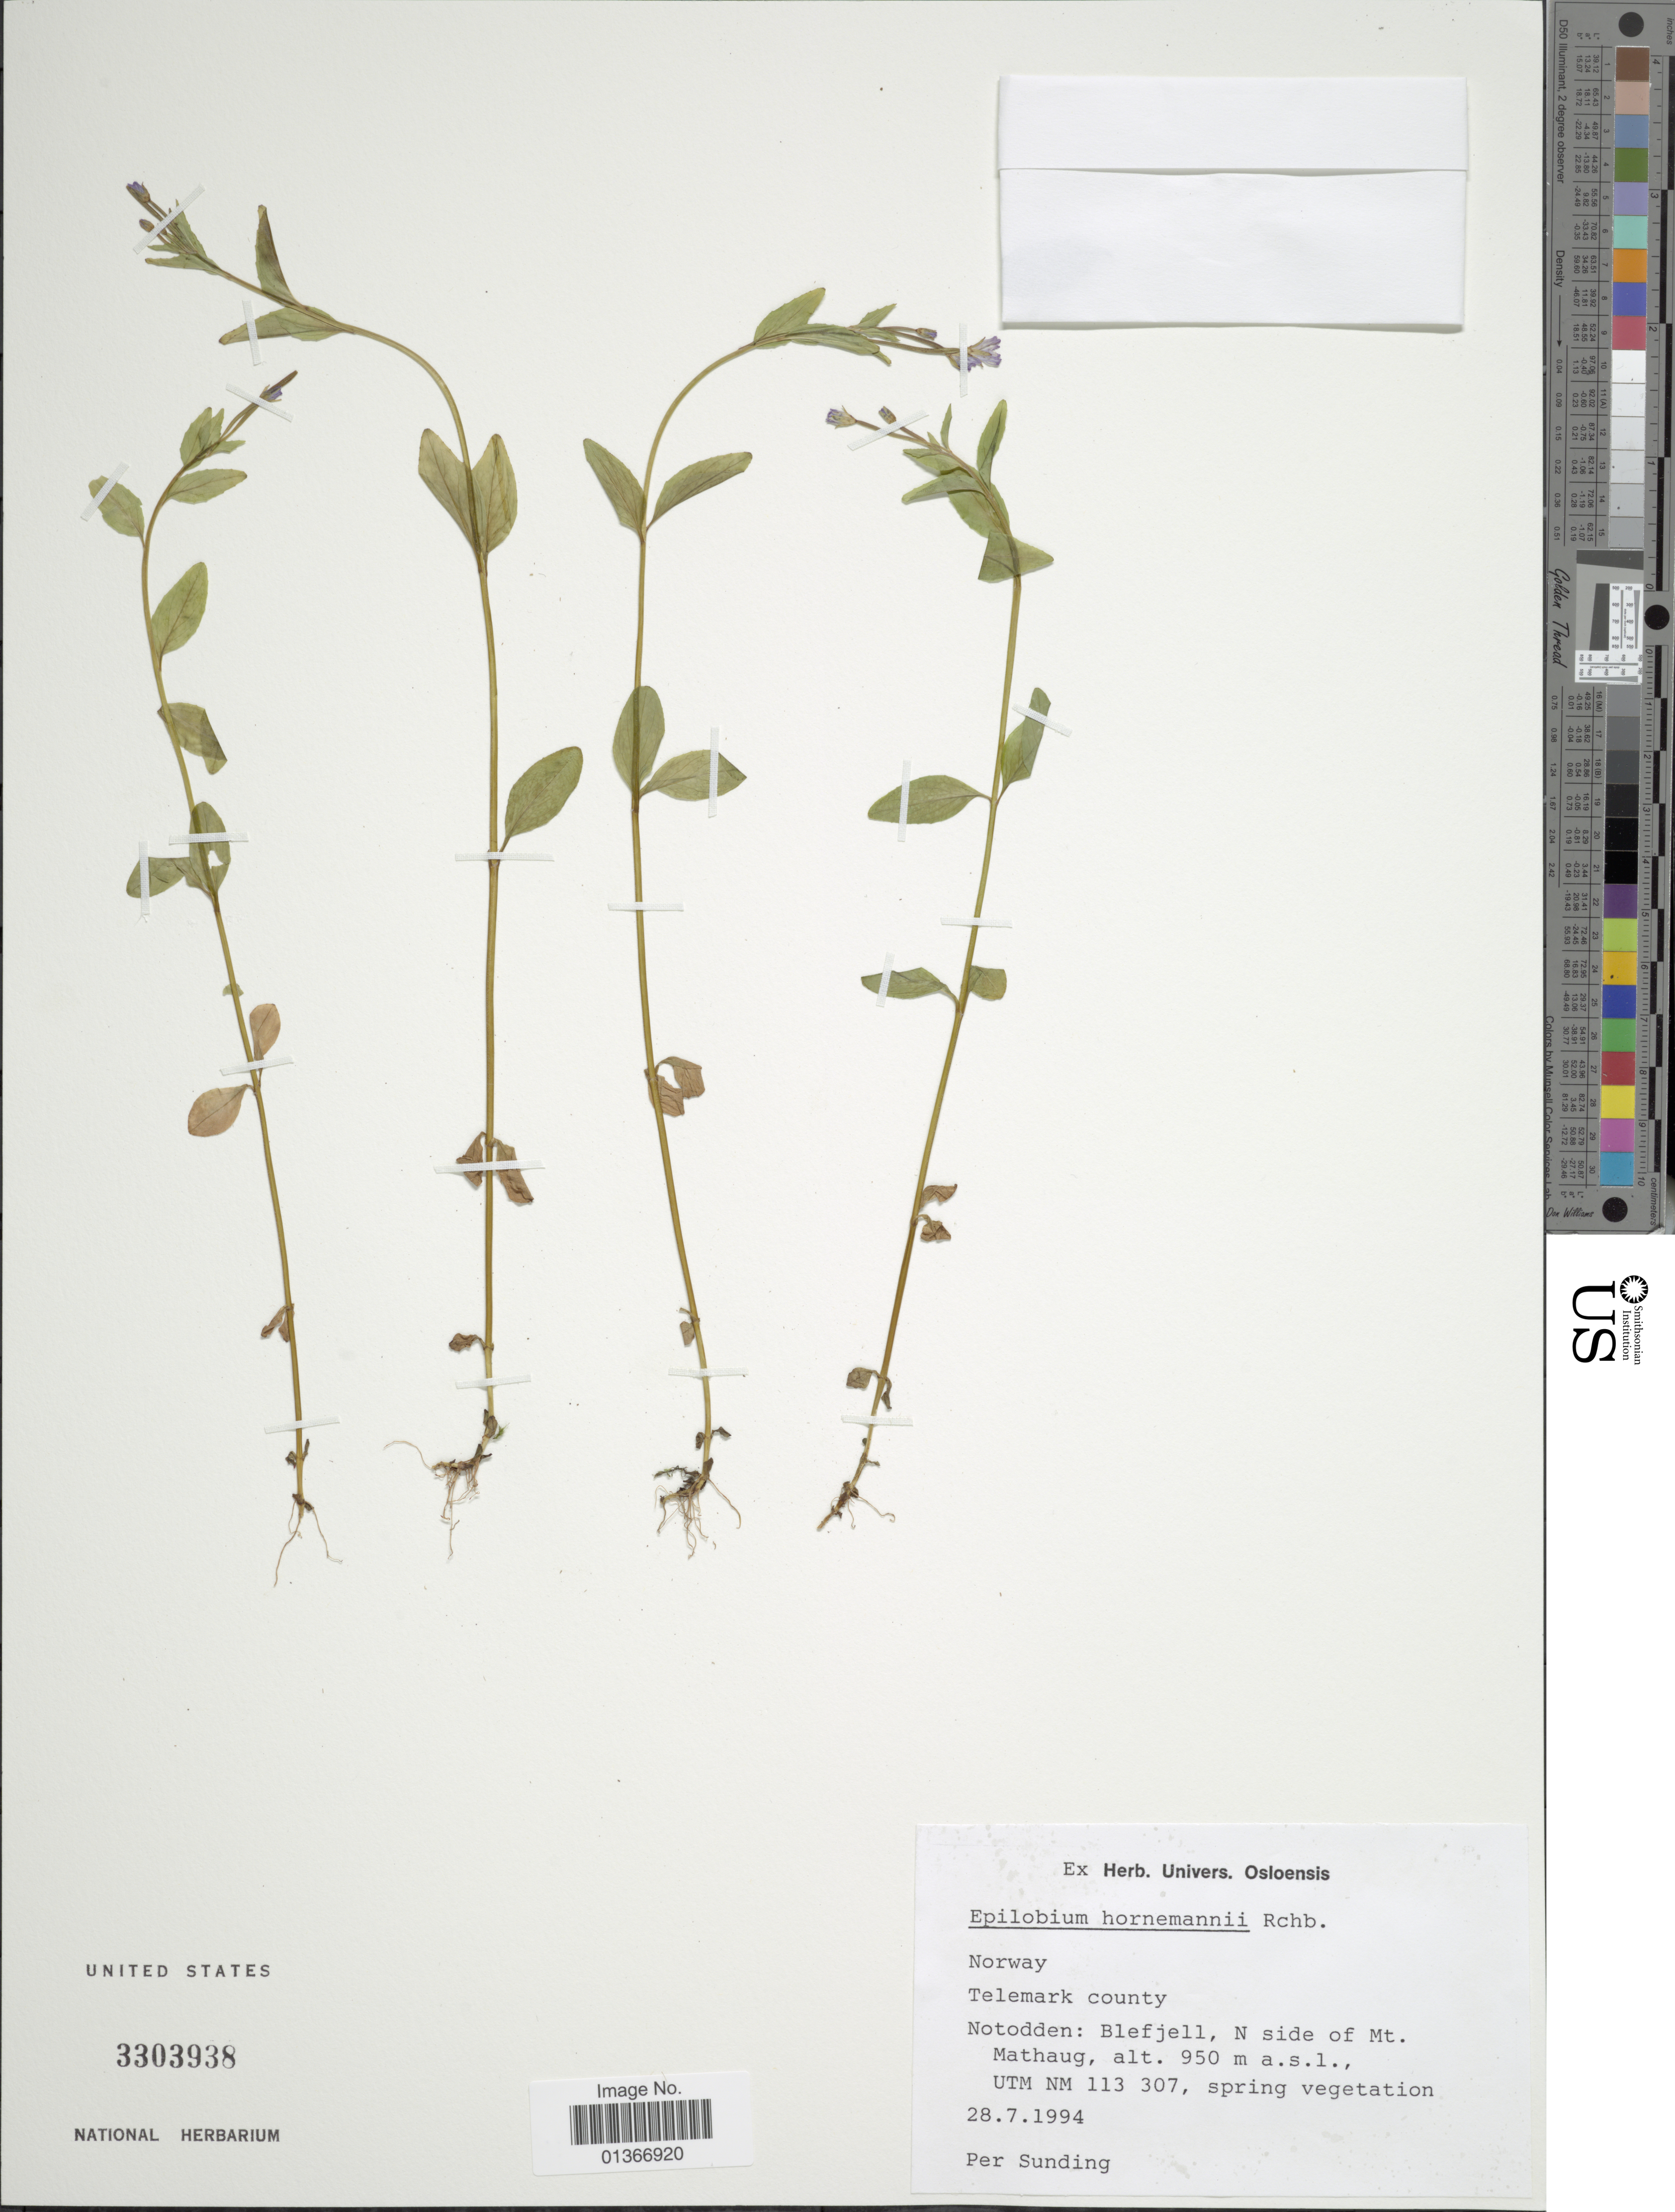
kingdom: Plantae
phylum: Tracheophyta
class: Magnoliopsida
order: Myrtales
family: Onagraceae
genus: Epilobium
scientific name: Epilobium hornemannii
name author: Rchb.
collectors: P. O. Sunding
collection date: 1994-07-28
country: Norway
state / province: Telemark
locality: Notodden: Blefjell, N side of Mt. Mathaug. UTM NM 113 307.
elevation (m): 950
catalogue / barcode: US 3303938